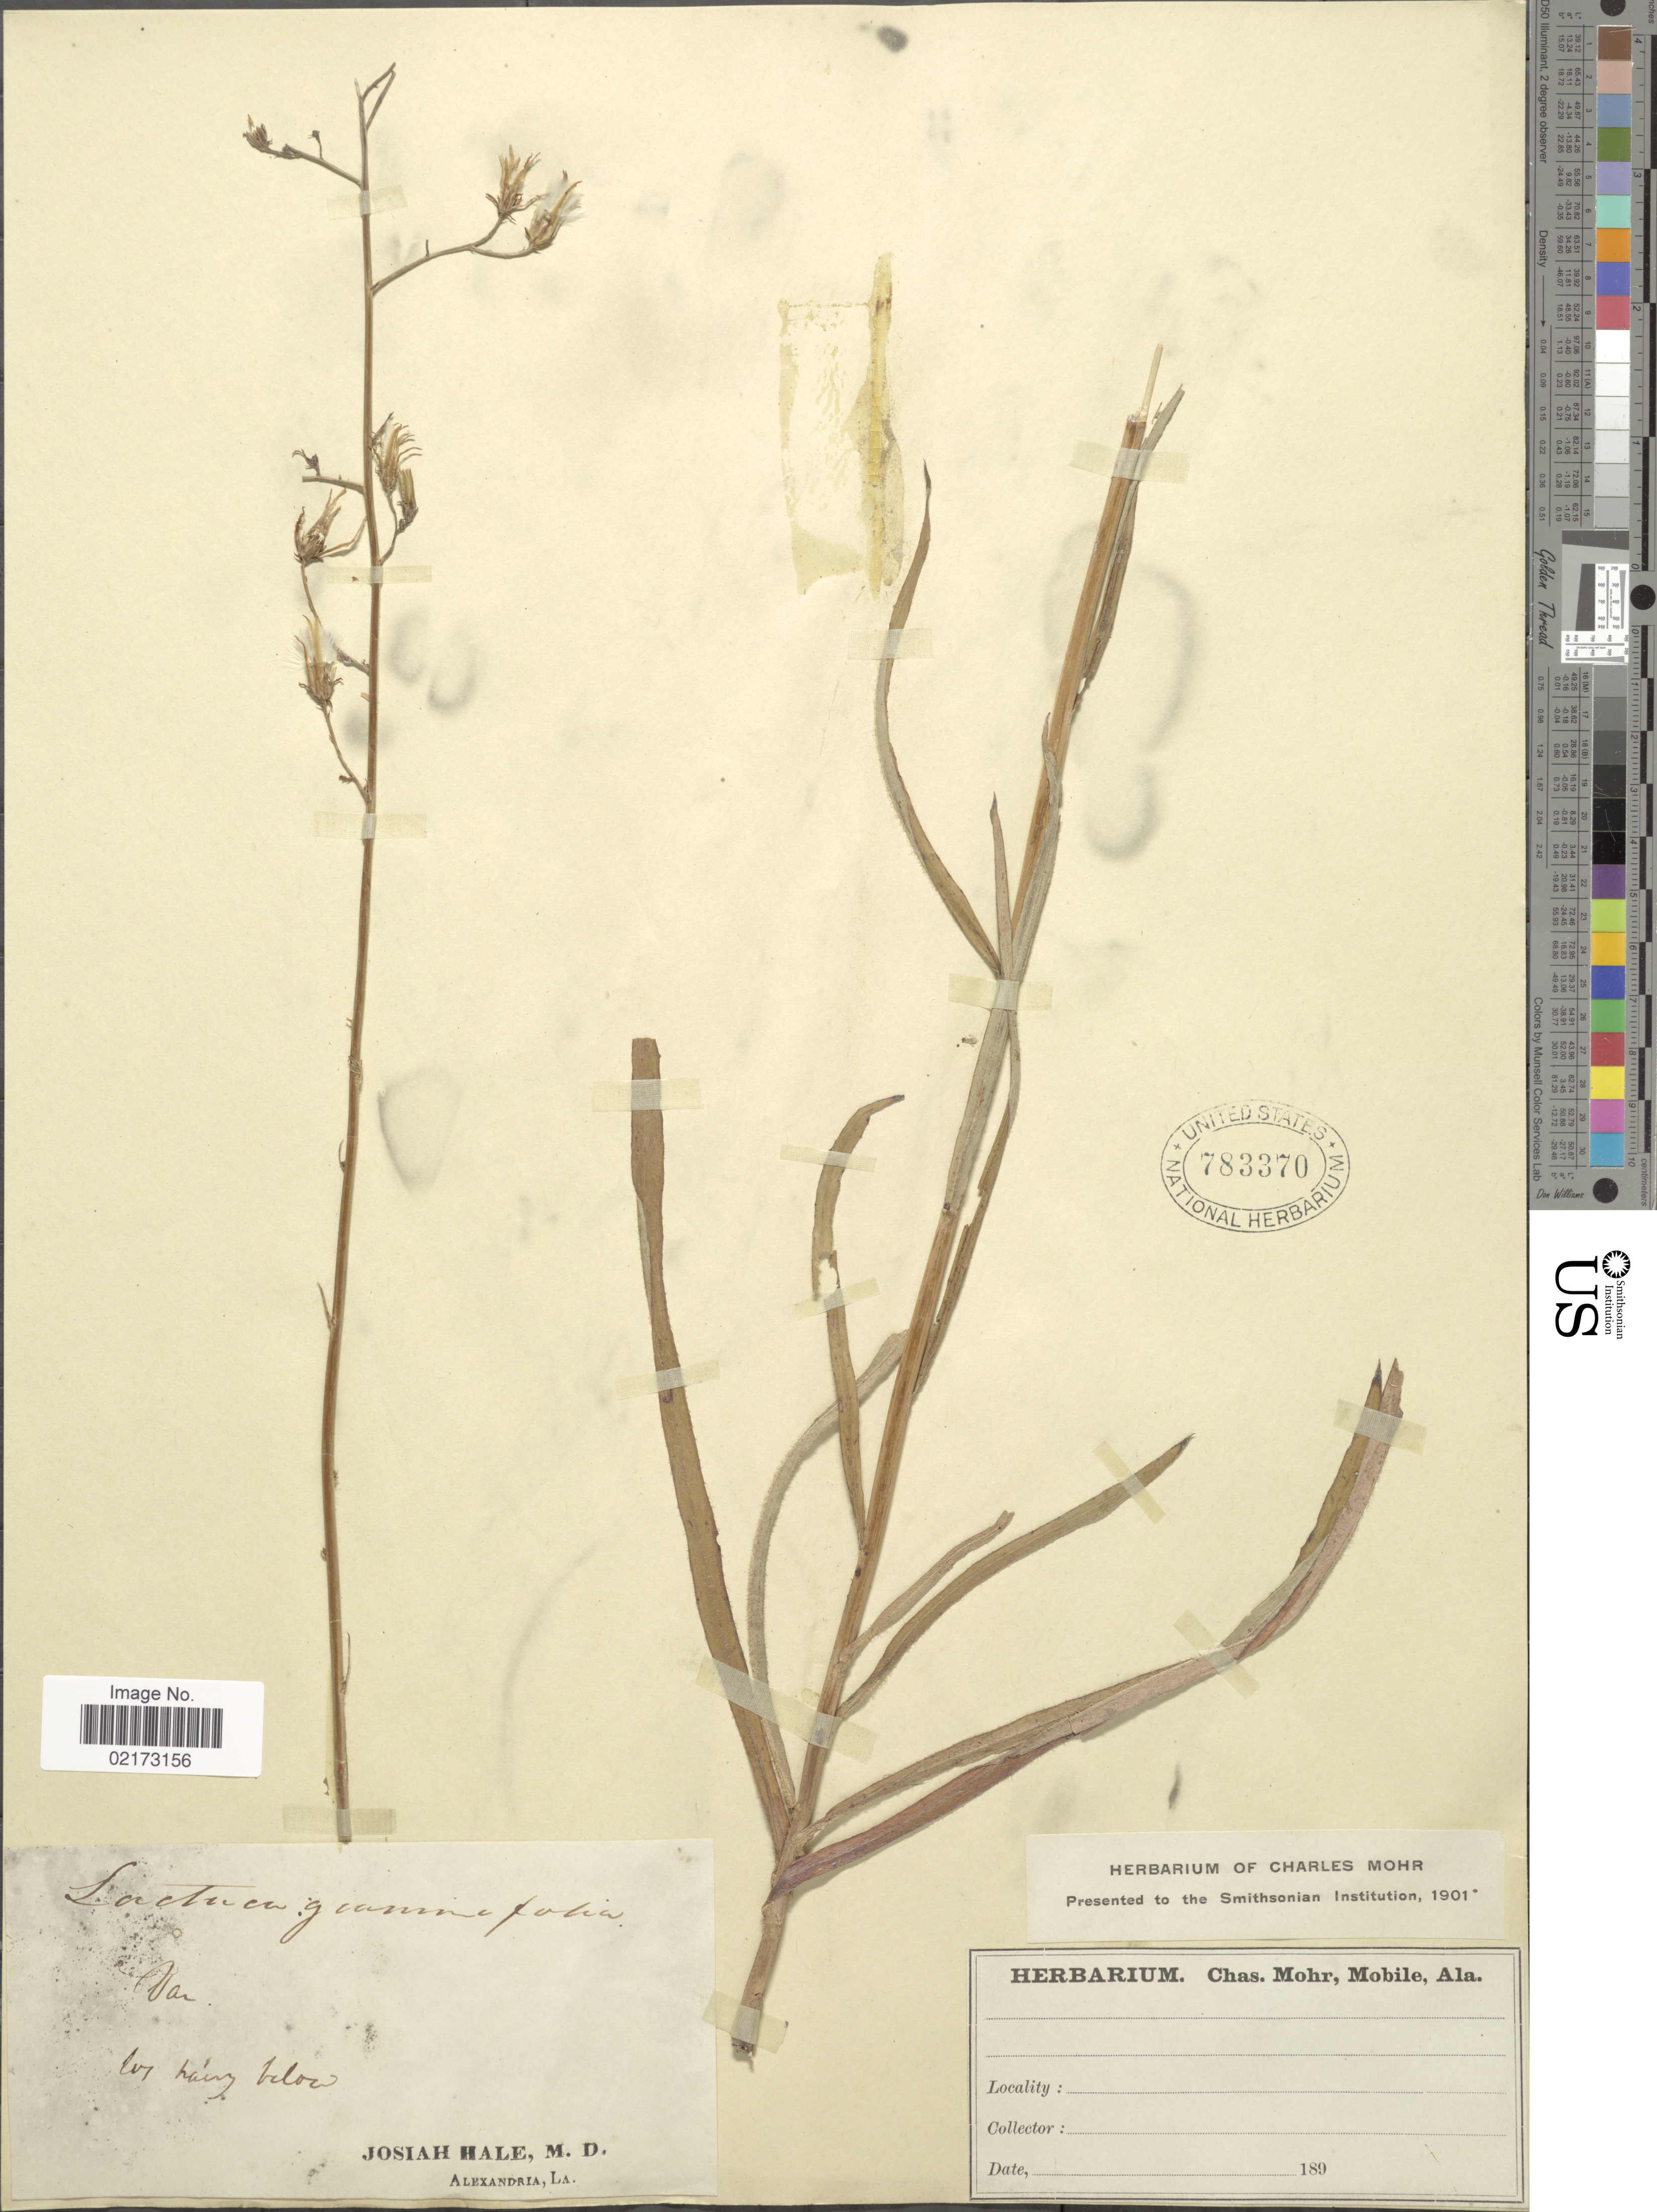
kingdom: Plantae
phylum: Tracheophyta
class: Magnoliopsida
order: Asterales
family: Asteraceae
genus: Lactuca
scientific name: Lactuca graminifolia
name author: Michx.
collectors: J. Hale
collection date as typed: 189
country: United States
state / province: Louisiana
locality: Alexandra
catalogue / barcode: US 783370